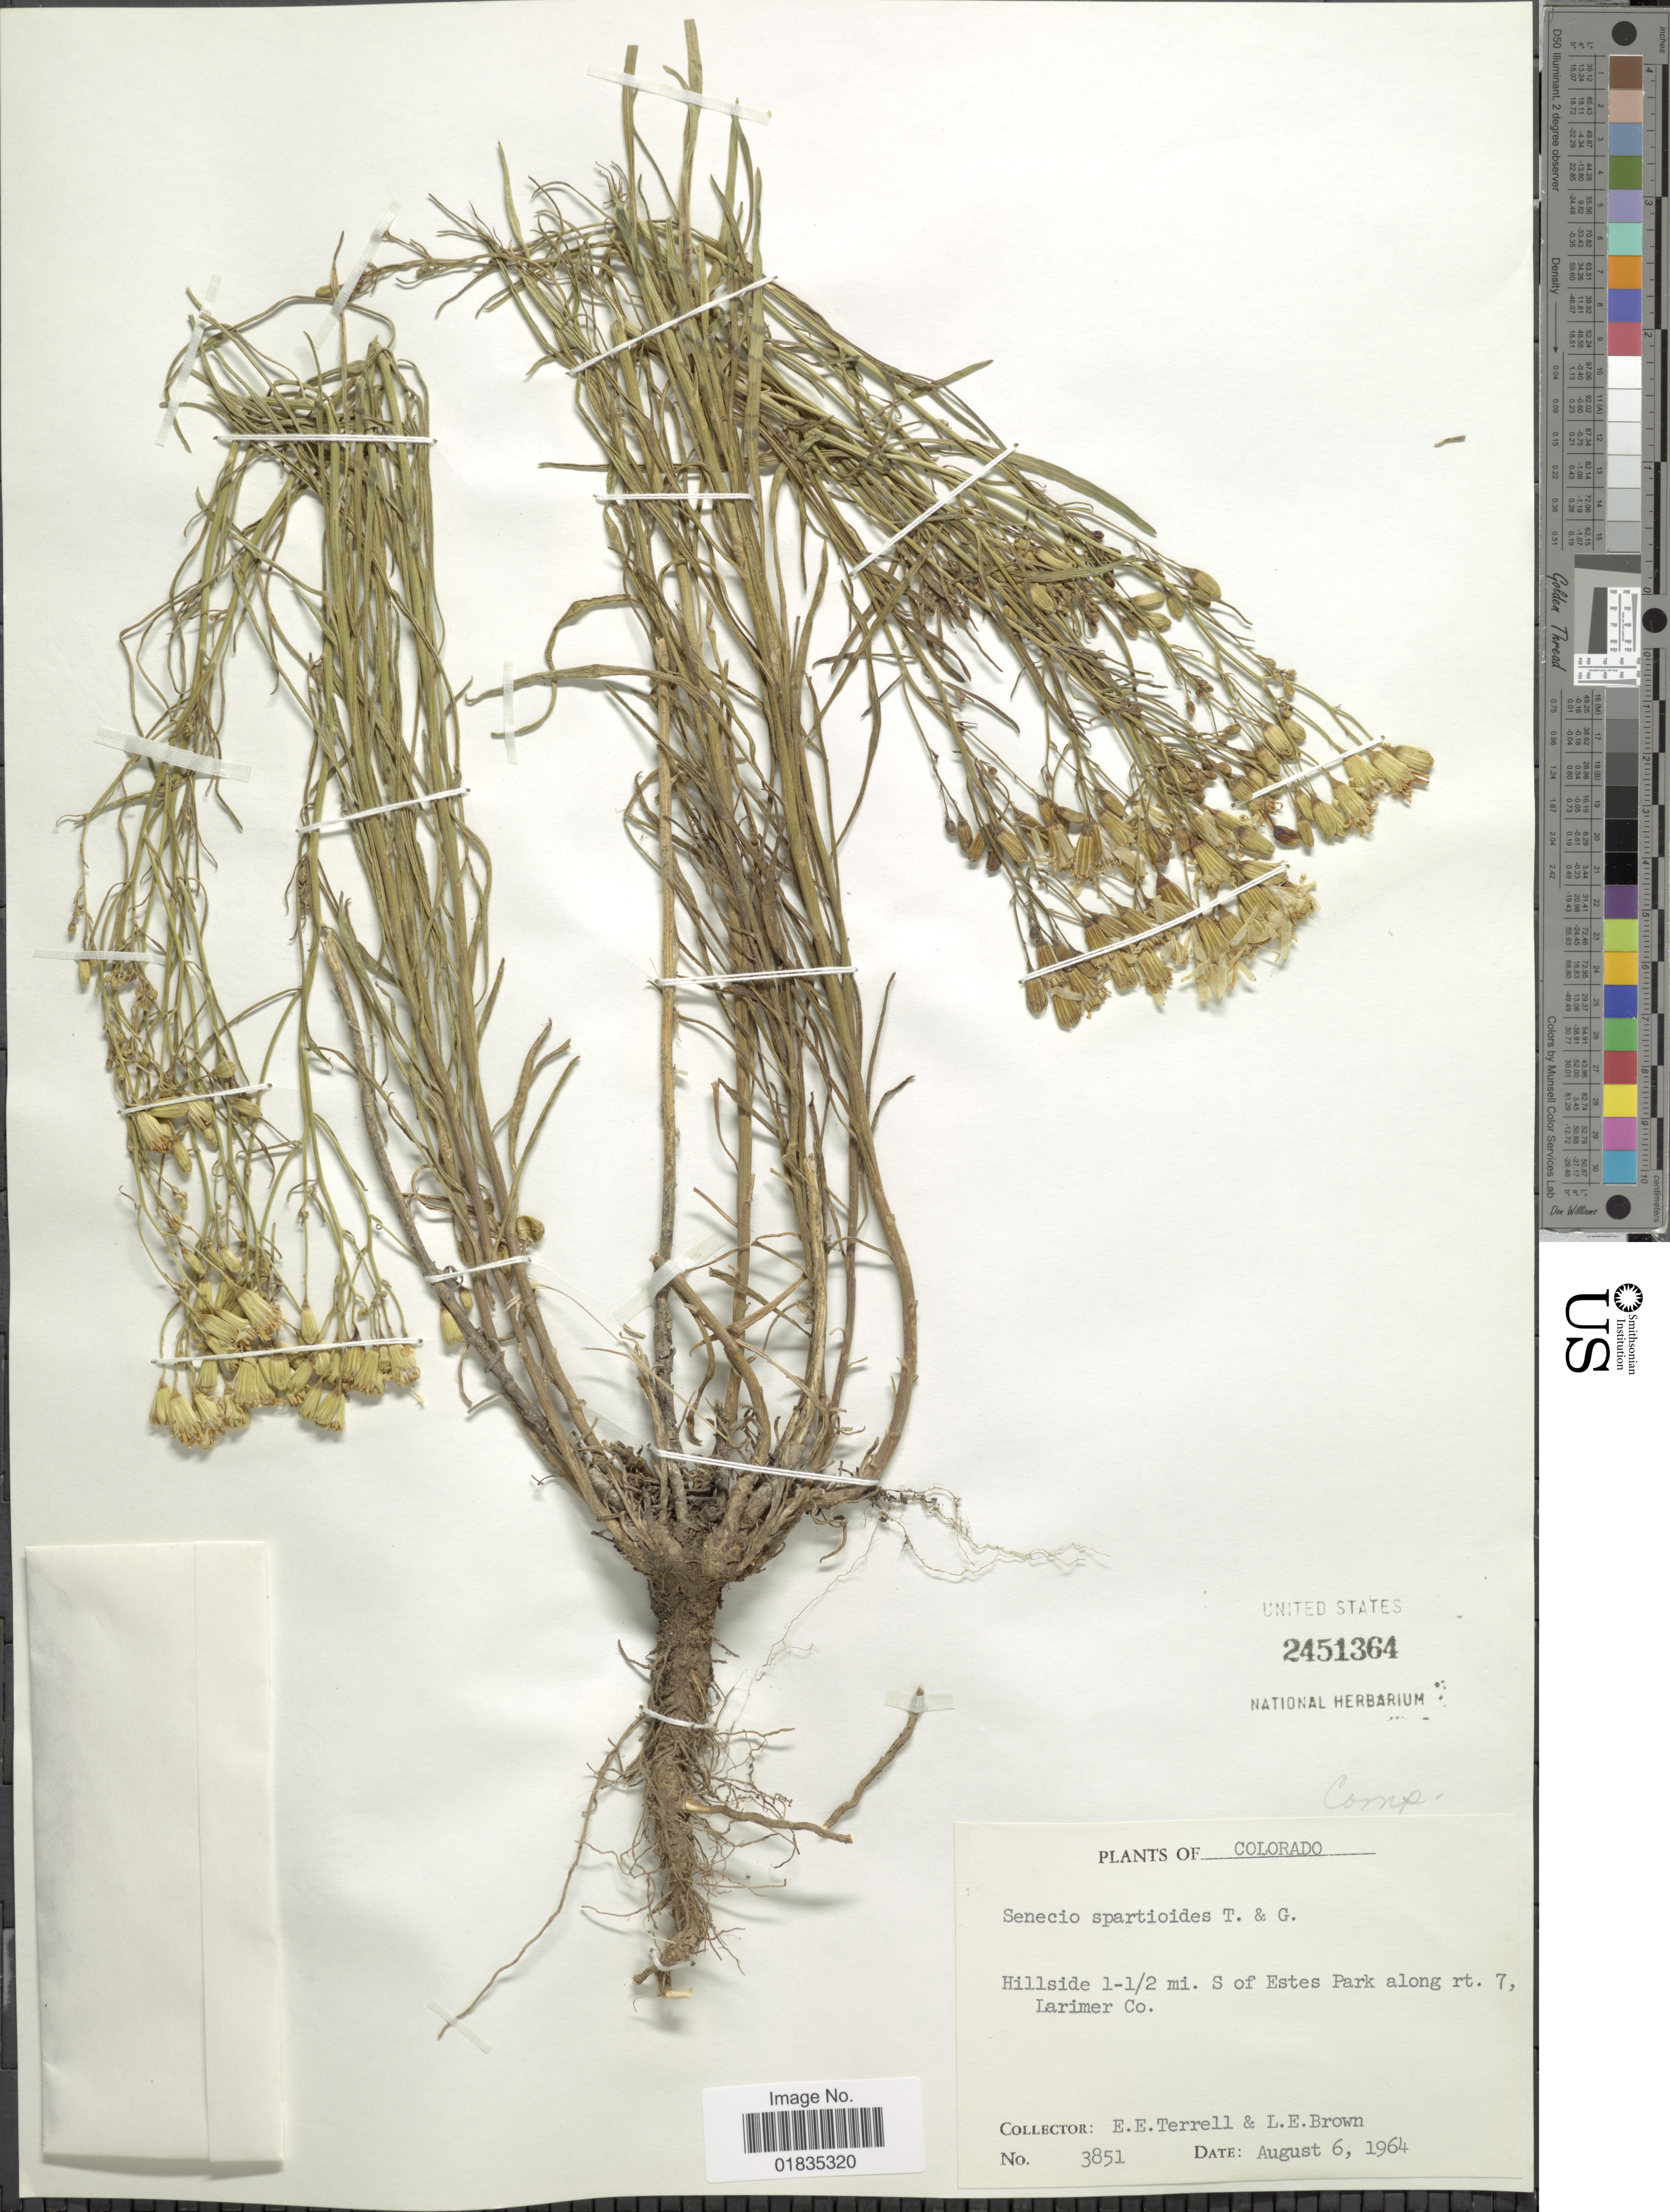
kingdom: Plantae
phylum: Tracheophyta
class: Magnoliopsida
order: Asterales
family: Asteraceae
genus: Senecio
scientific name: Senecio spartioides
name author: Torr. & A. Gray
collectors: E. E. Terrell & L. E. Brown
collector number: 3851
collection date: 1964-08-06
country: United States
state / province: Colorado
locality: Hillside 1-1/2 mi.S of Estes Park along rt. 7, Larimer Co.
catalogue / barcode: US 2451364